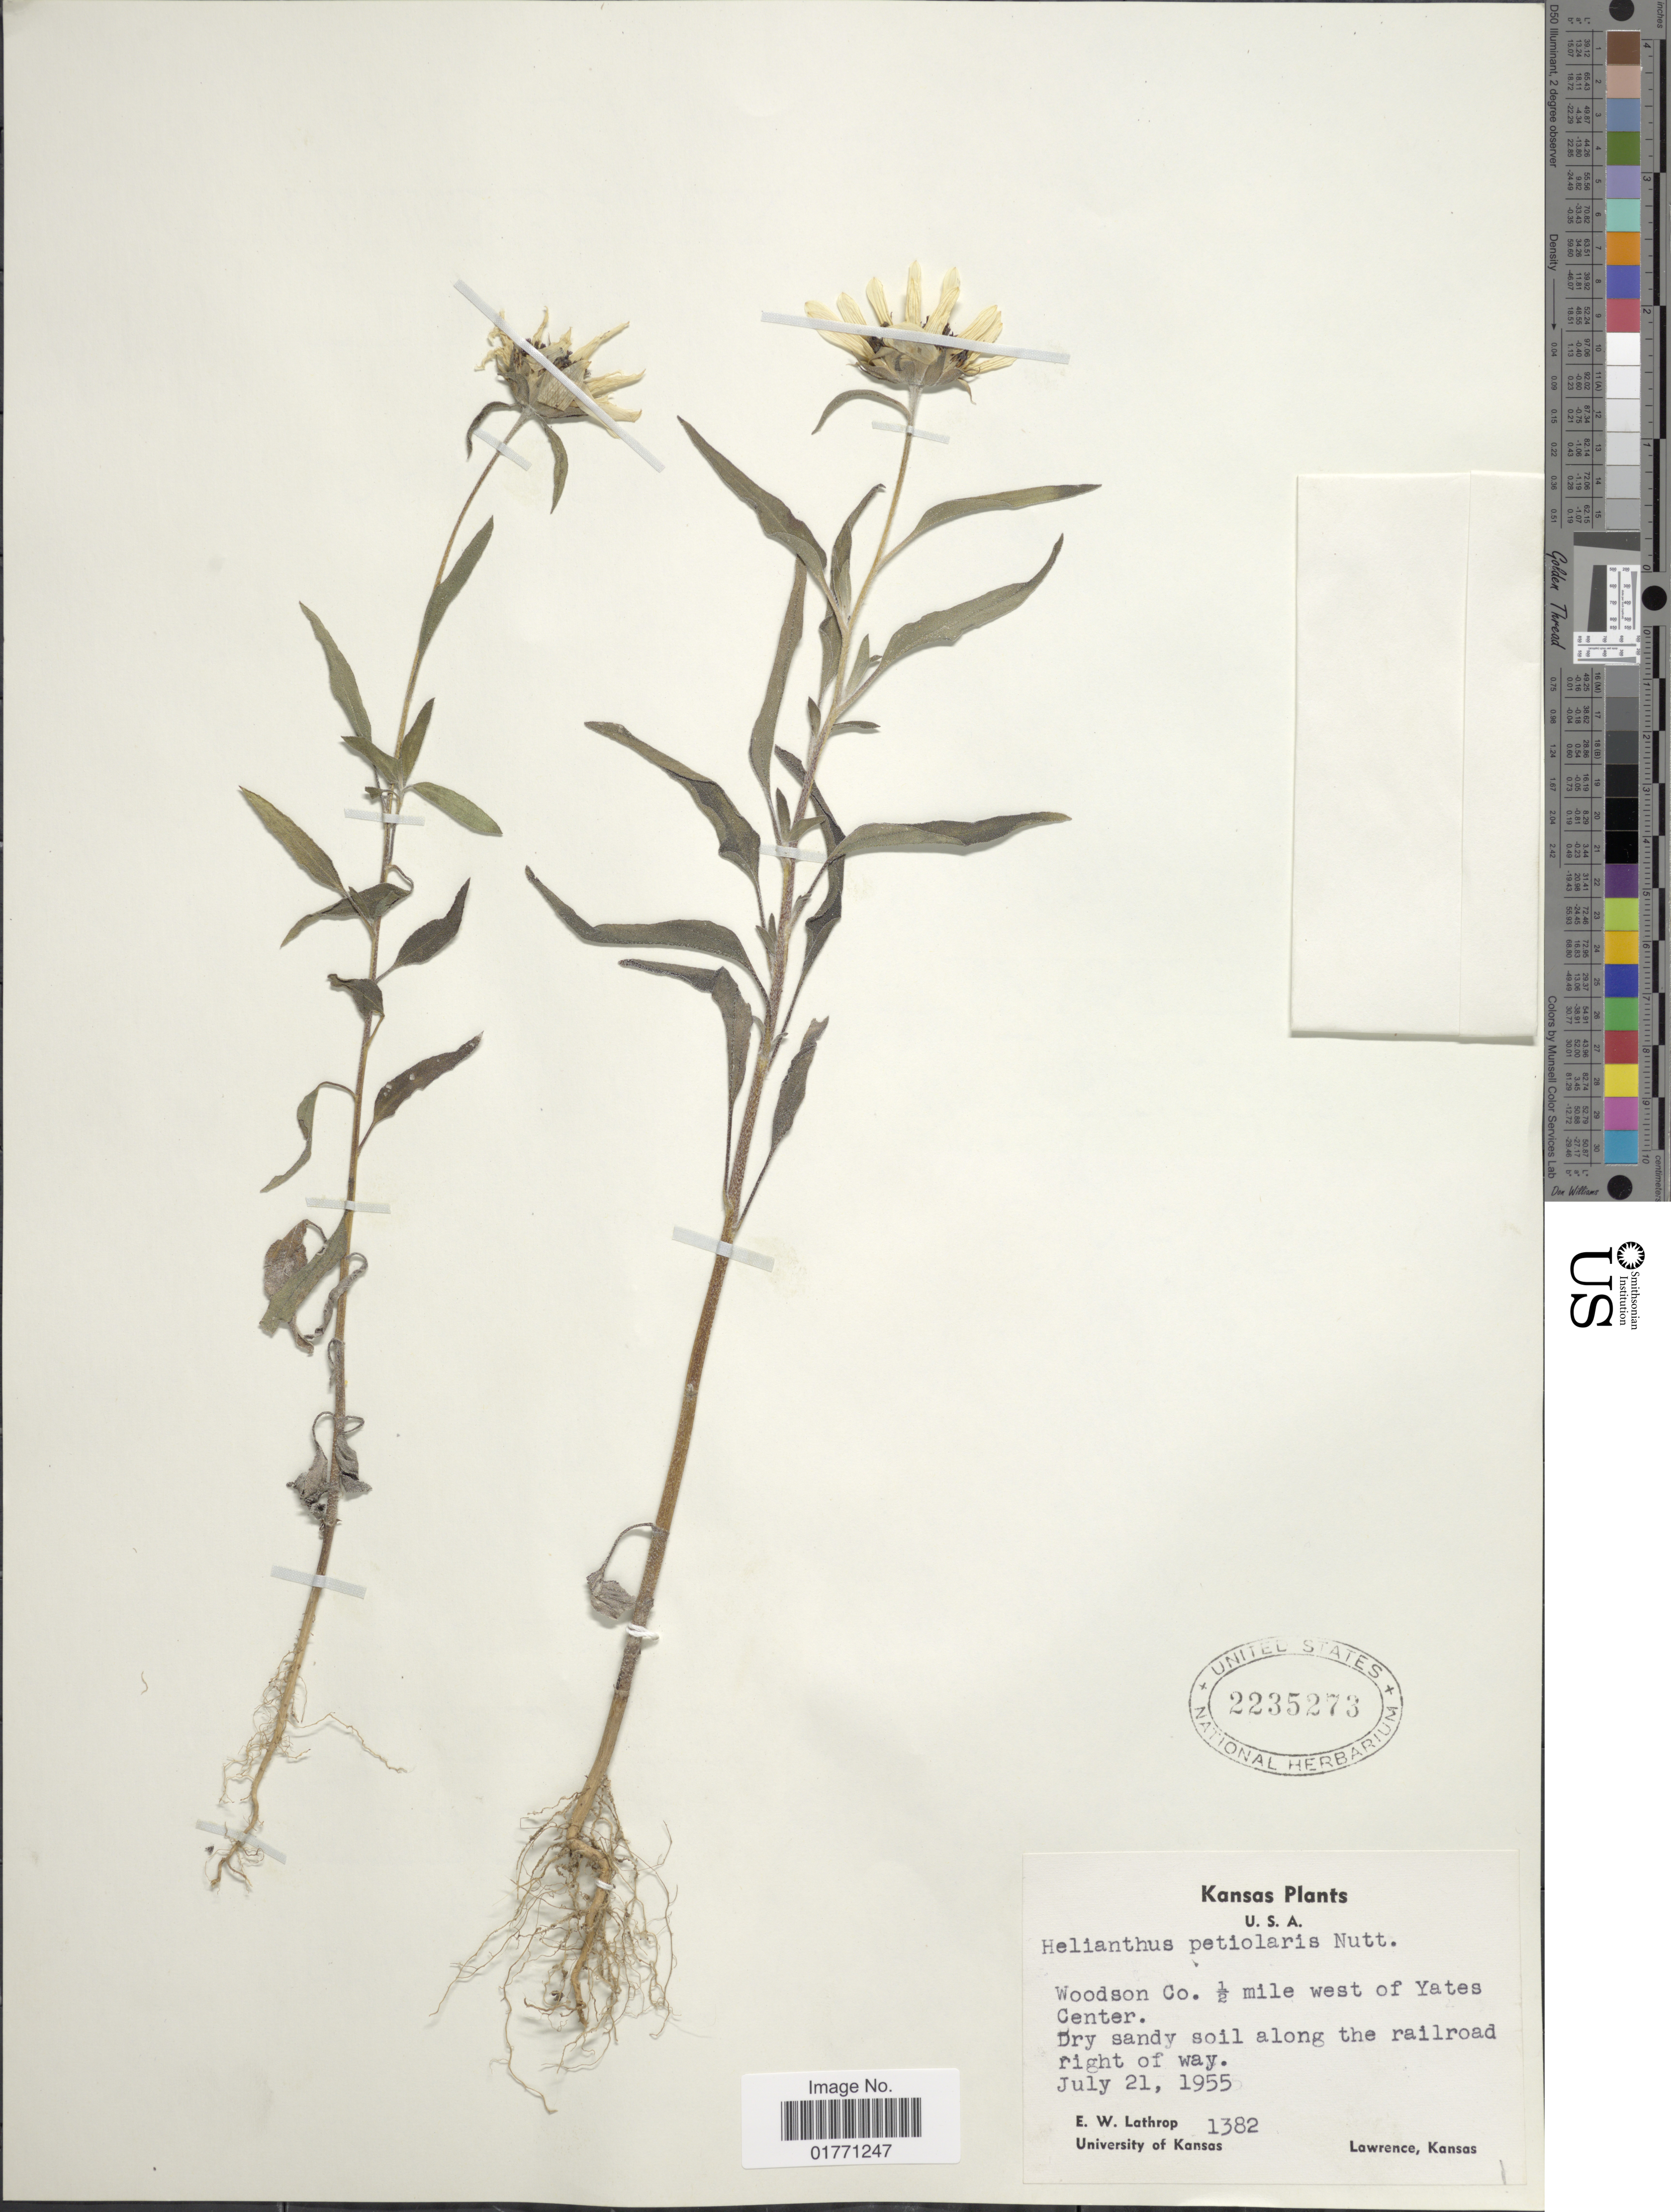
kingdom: Plantae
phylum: Tracheophyta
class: Magnoliopsida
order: Asterales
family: Asteraceae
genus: Helianthus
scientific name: Helianthus petiolaris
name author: Nutt.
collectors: E. W. Lathrop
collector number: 1382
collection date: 1955-07-21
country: United States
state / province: Kansas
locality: Woodson Co. 1/2 mile west of Yates Center, dry sandy soil along the railroad right of way.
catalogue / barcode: US 2235273